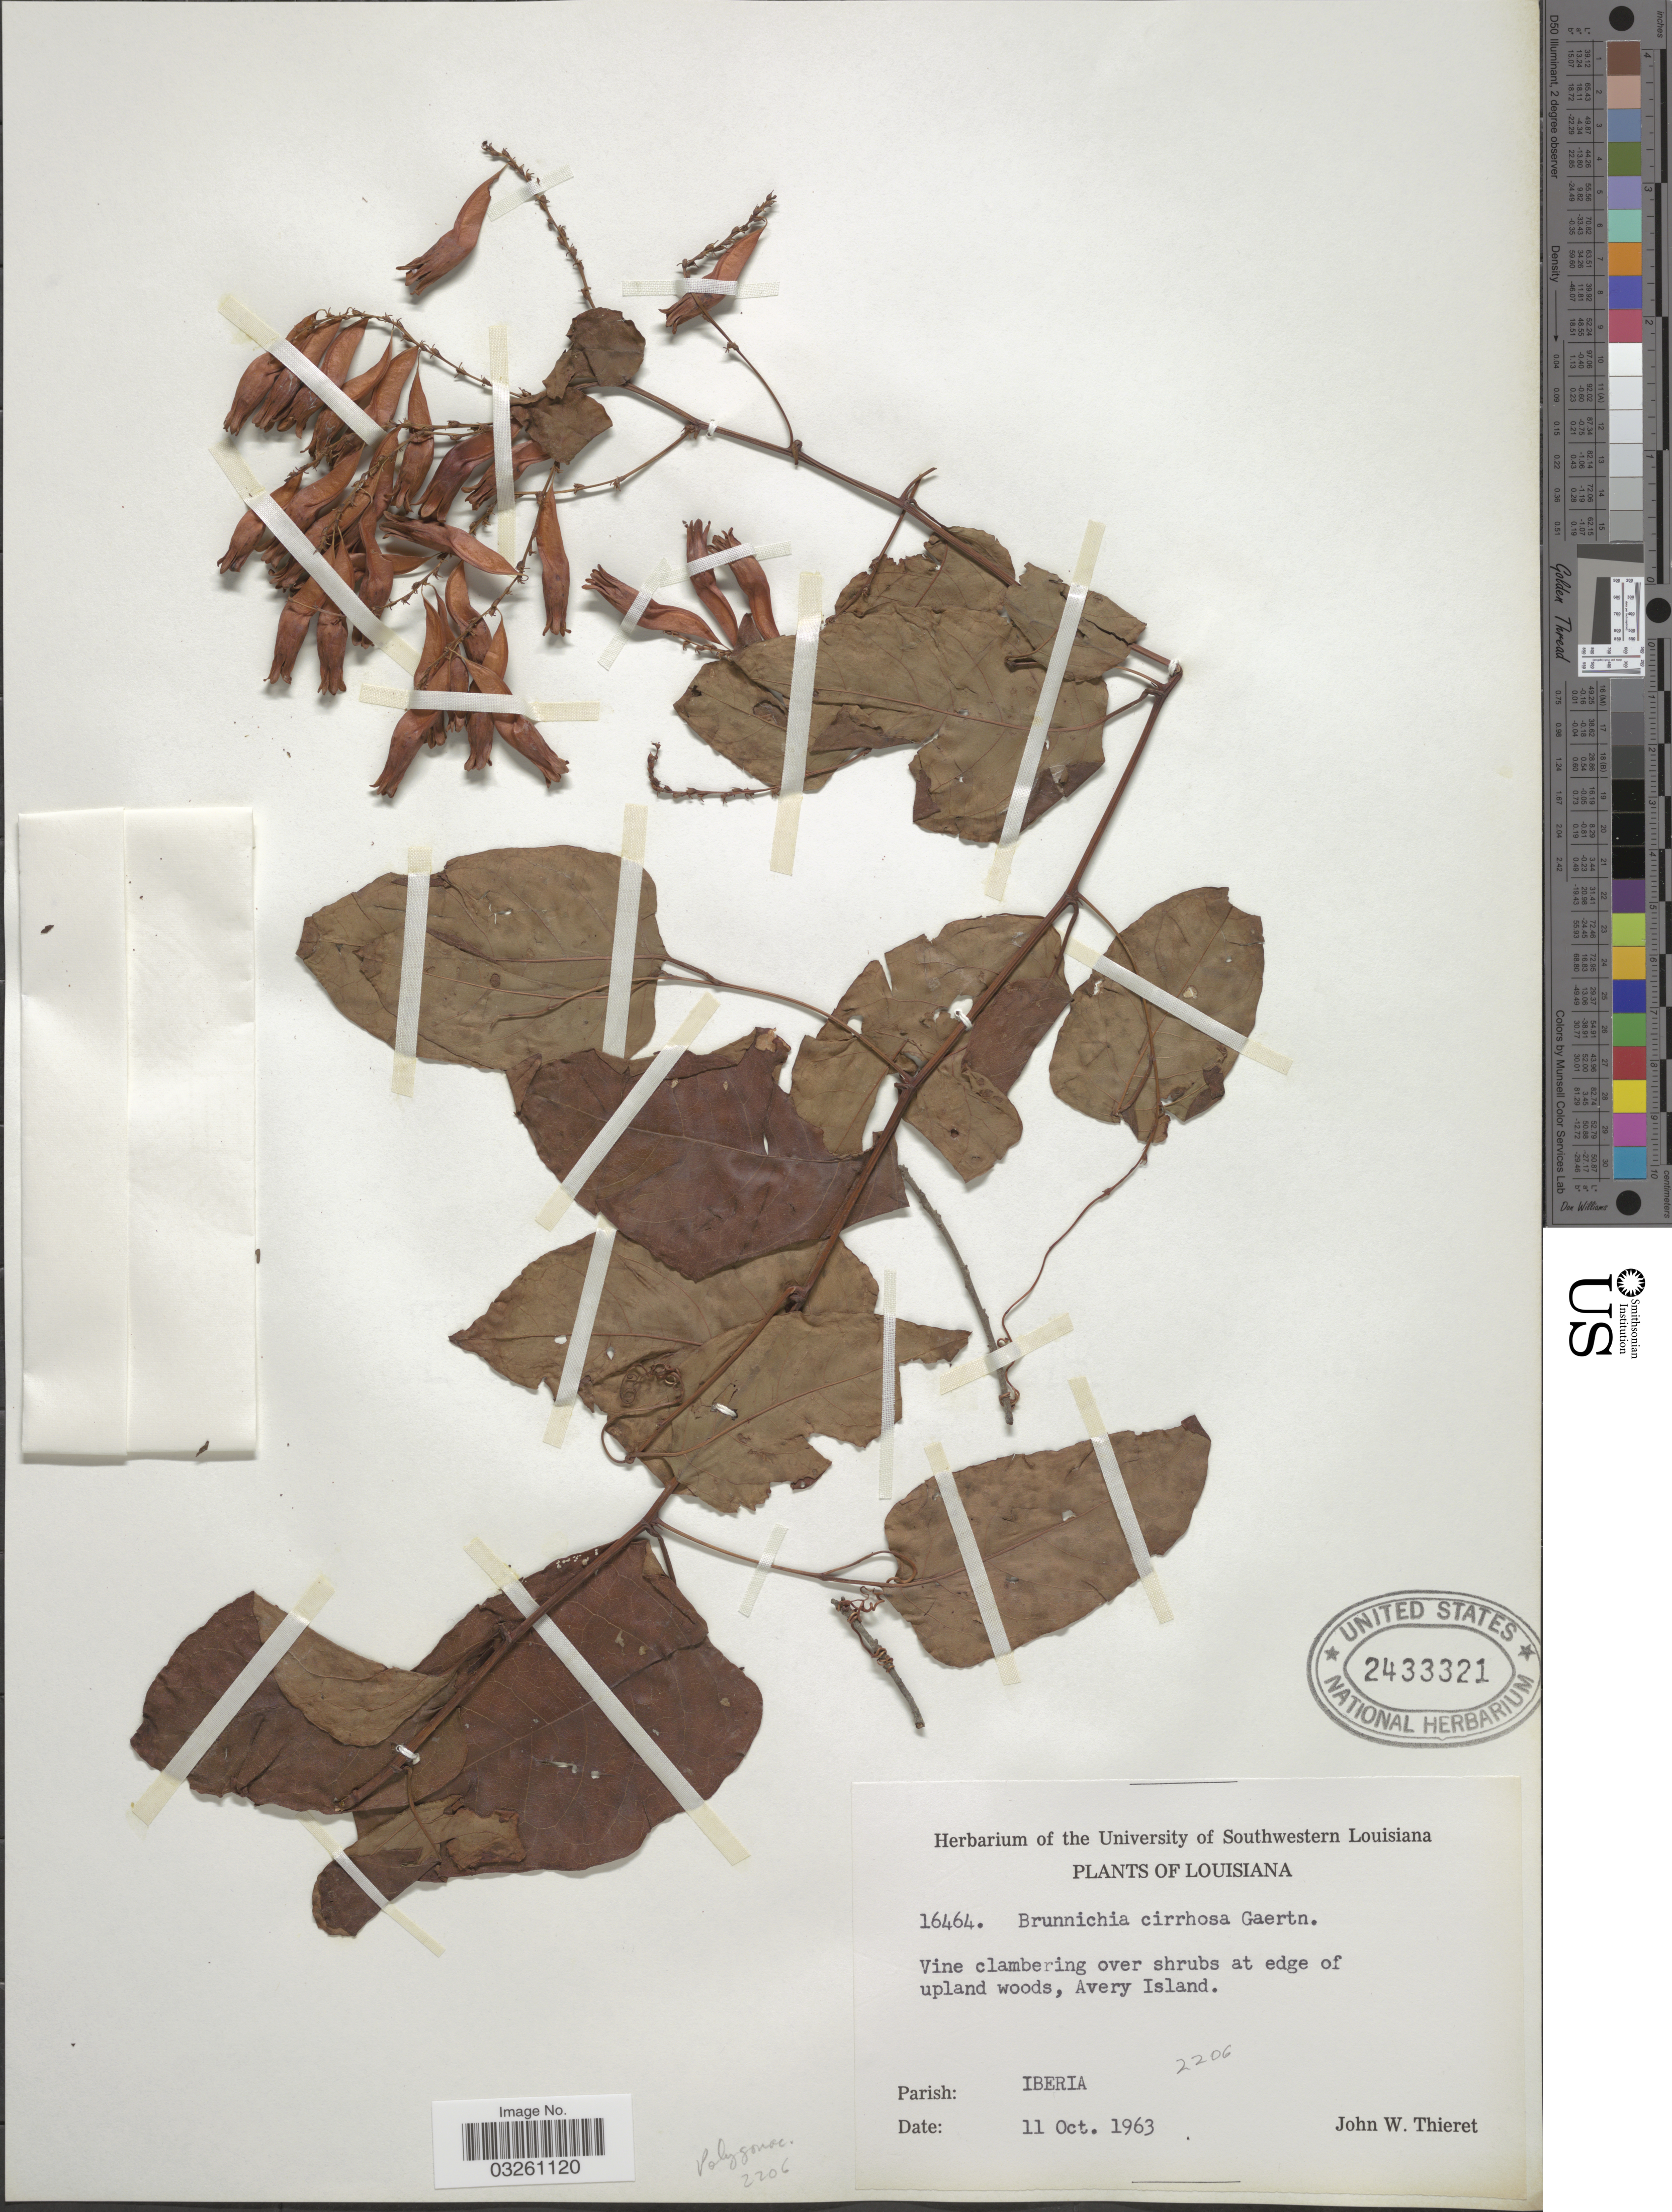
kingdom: Plantae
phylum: Tracheophyta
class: Magnoliopsida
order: Caryophyllales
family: Polygonaceae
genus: Brunnichia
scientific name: Brunnichia cirrhosa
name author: Gaertn.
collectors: J. W. Thieret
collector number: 16464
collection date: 1963-10-11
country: United States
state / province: Louisiana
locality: Vine clambering over shrubs at edge of upland woods, Avery Islands. Parish: Iberia.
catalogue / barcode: US 2433321